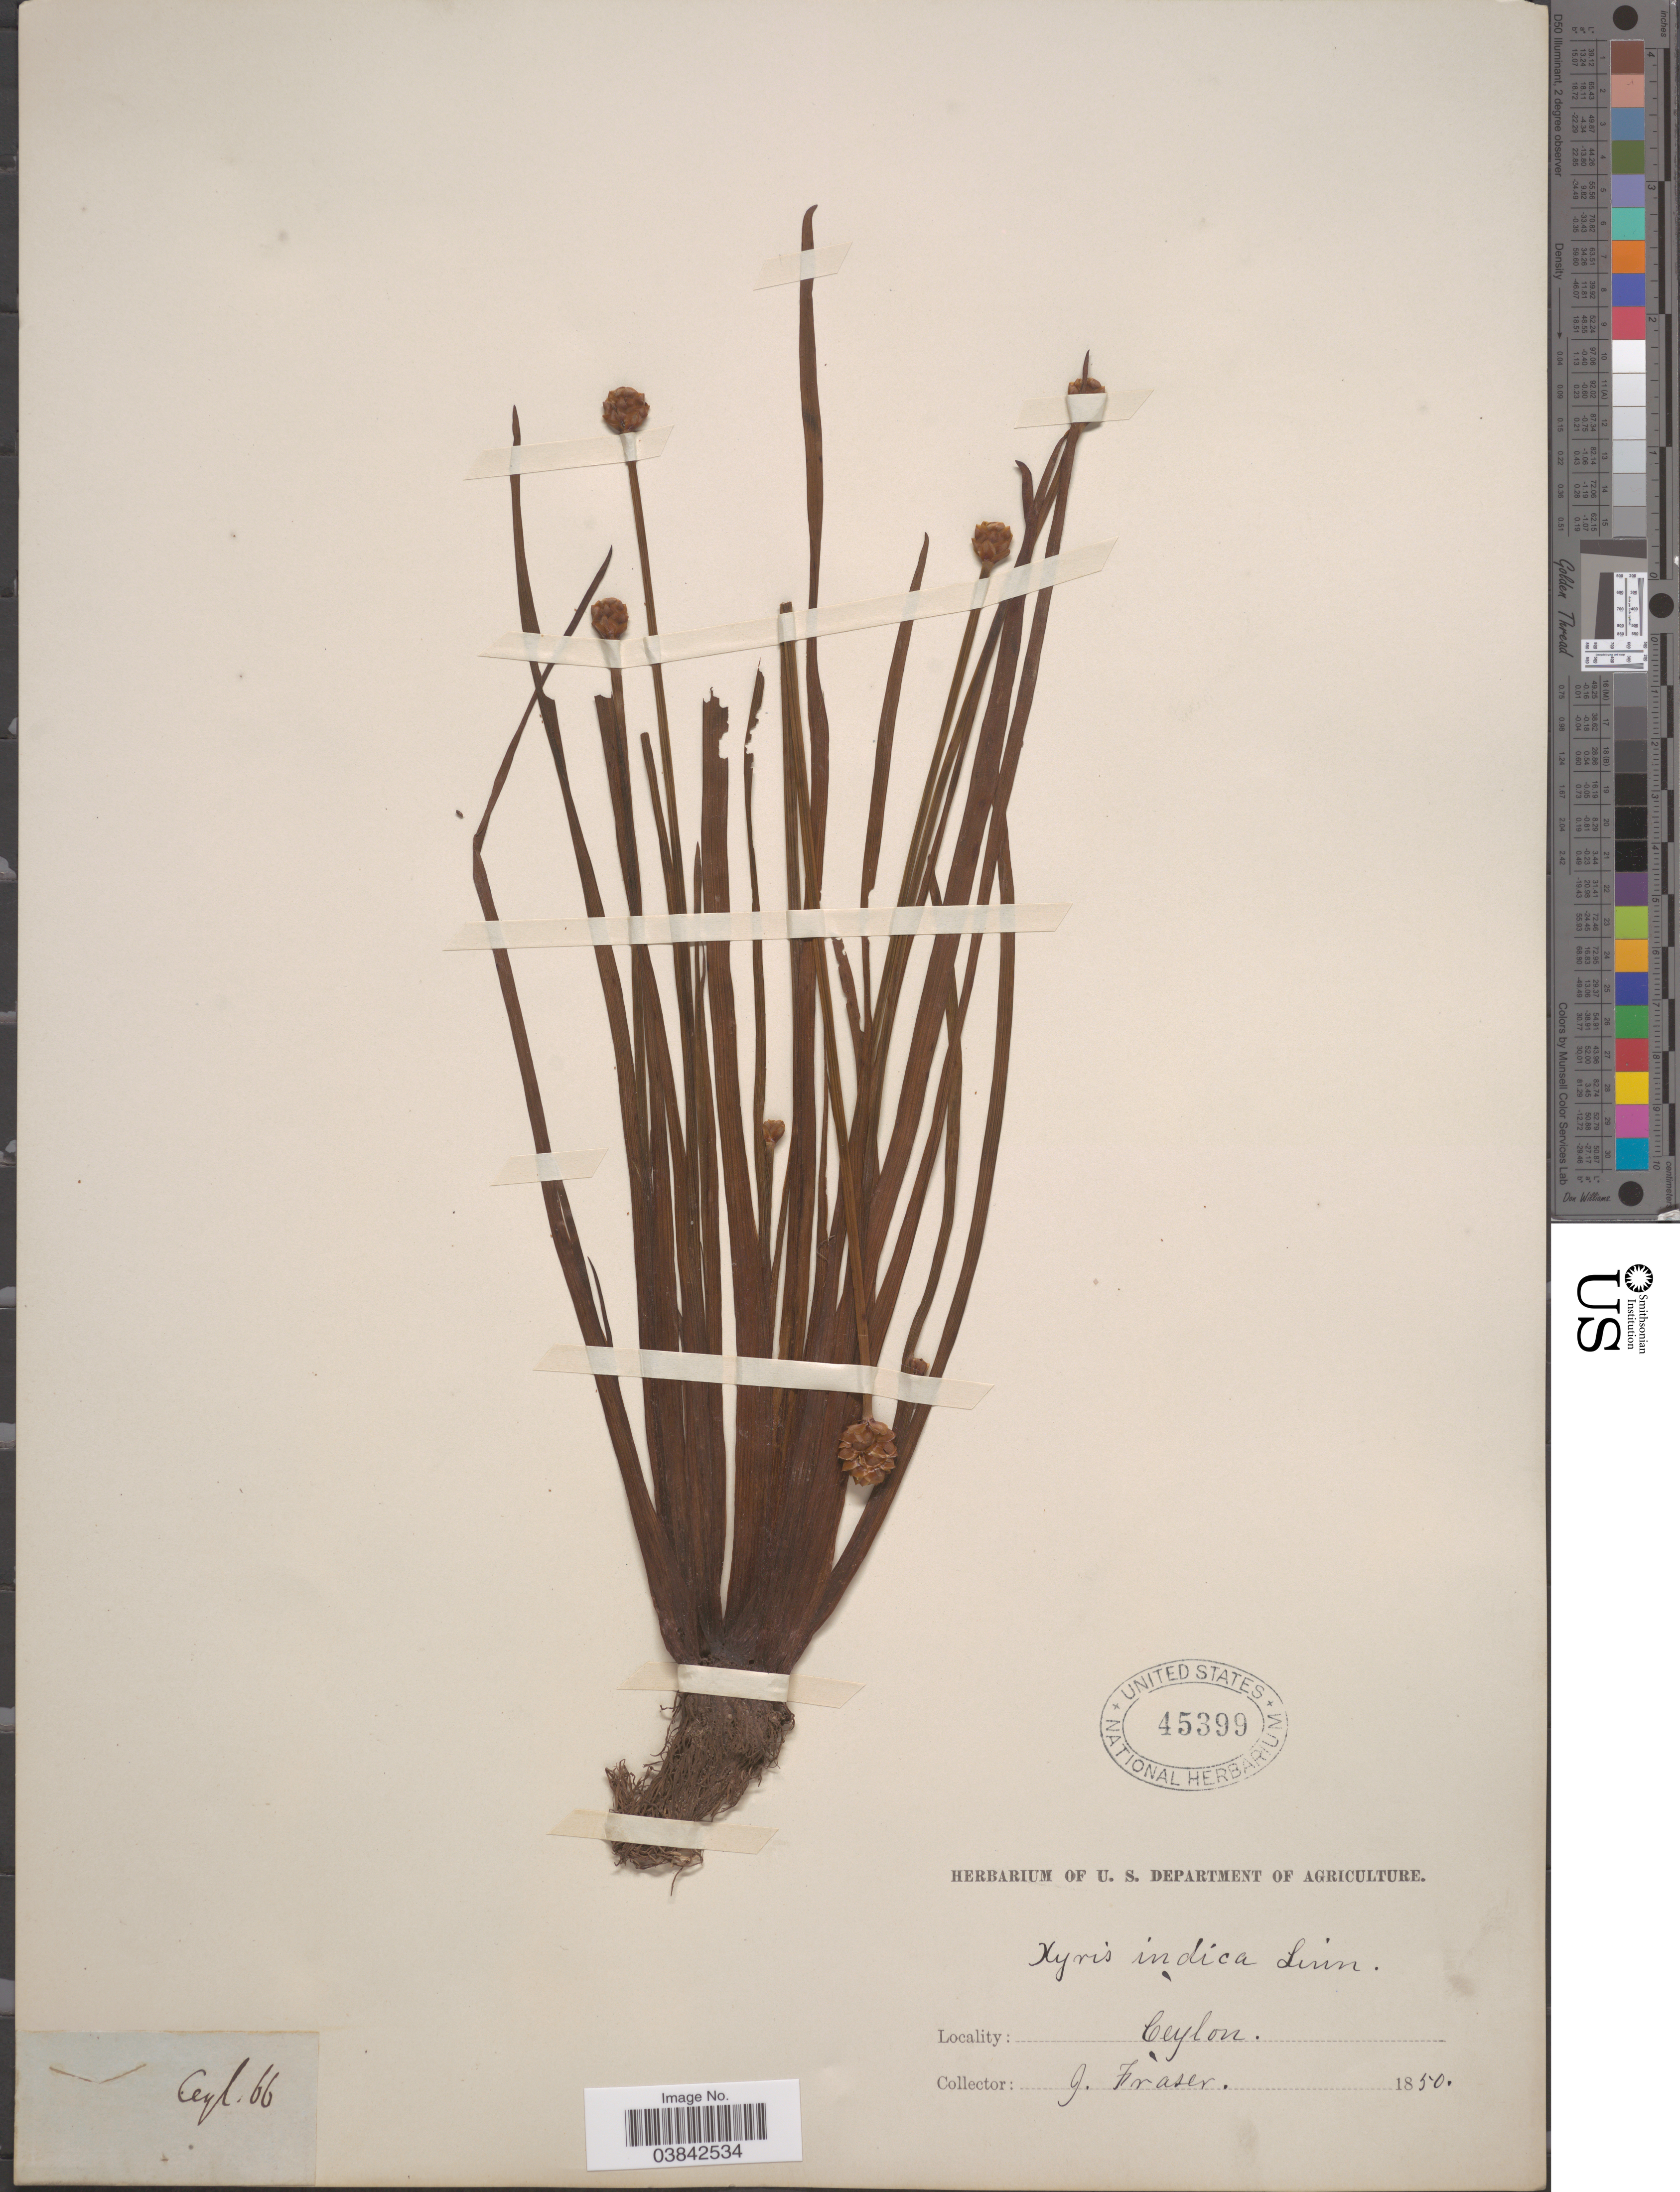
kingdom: Plantae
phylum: Tracheophyta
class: Liliopsida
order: Poales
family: Xyridaceae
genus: Xyris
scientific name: Xyris indica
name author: L.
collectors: J. Fraser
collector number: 66 ?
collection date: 1850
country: Sri Lanka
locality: Ceylon.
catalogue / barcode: US 45399